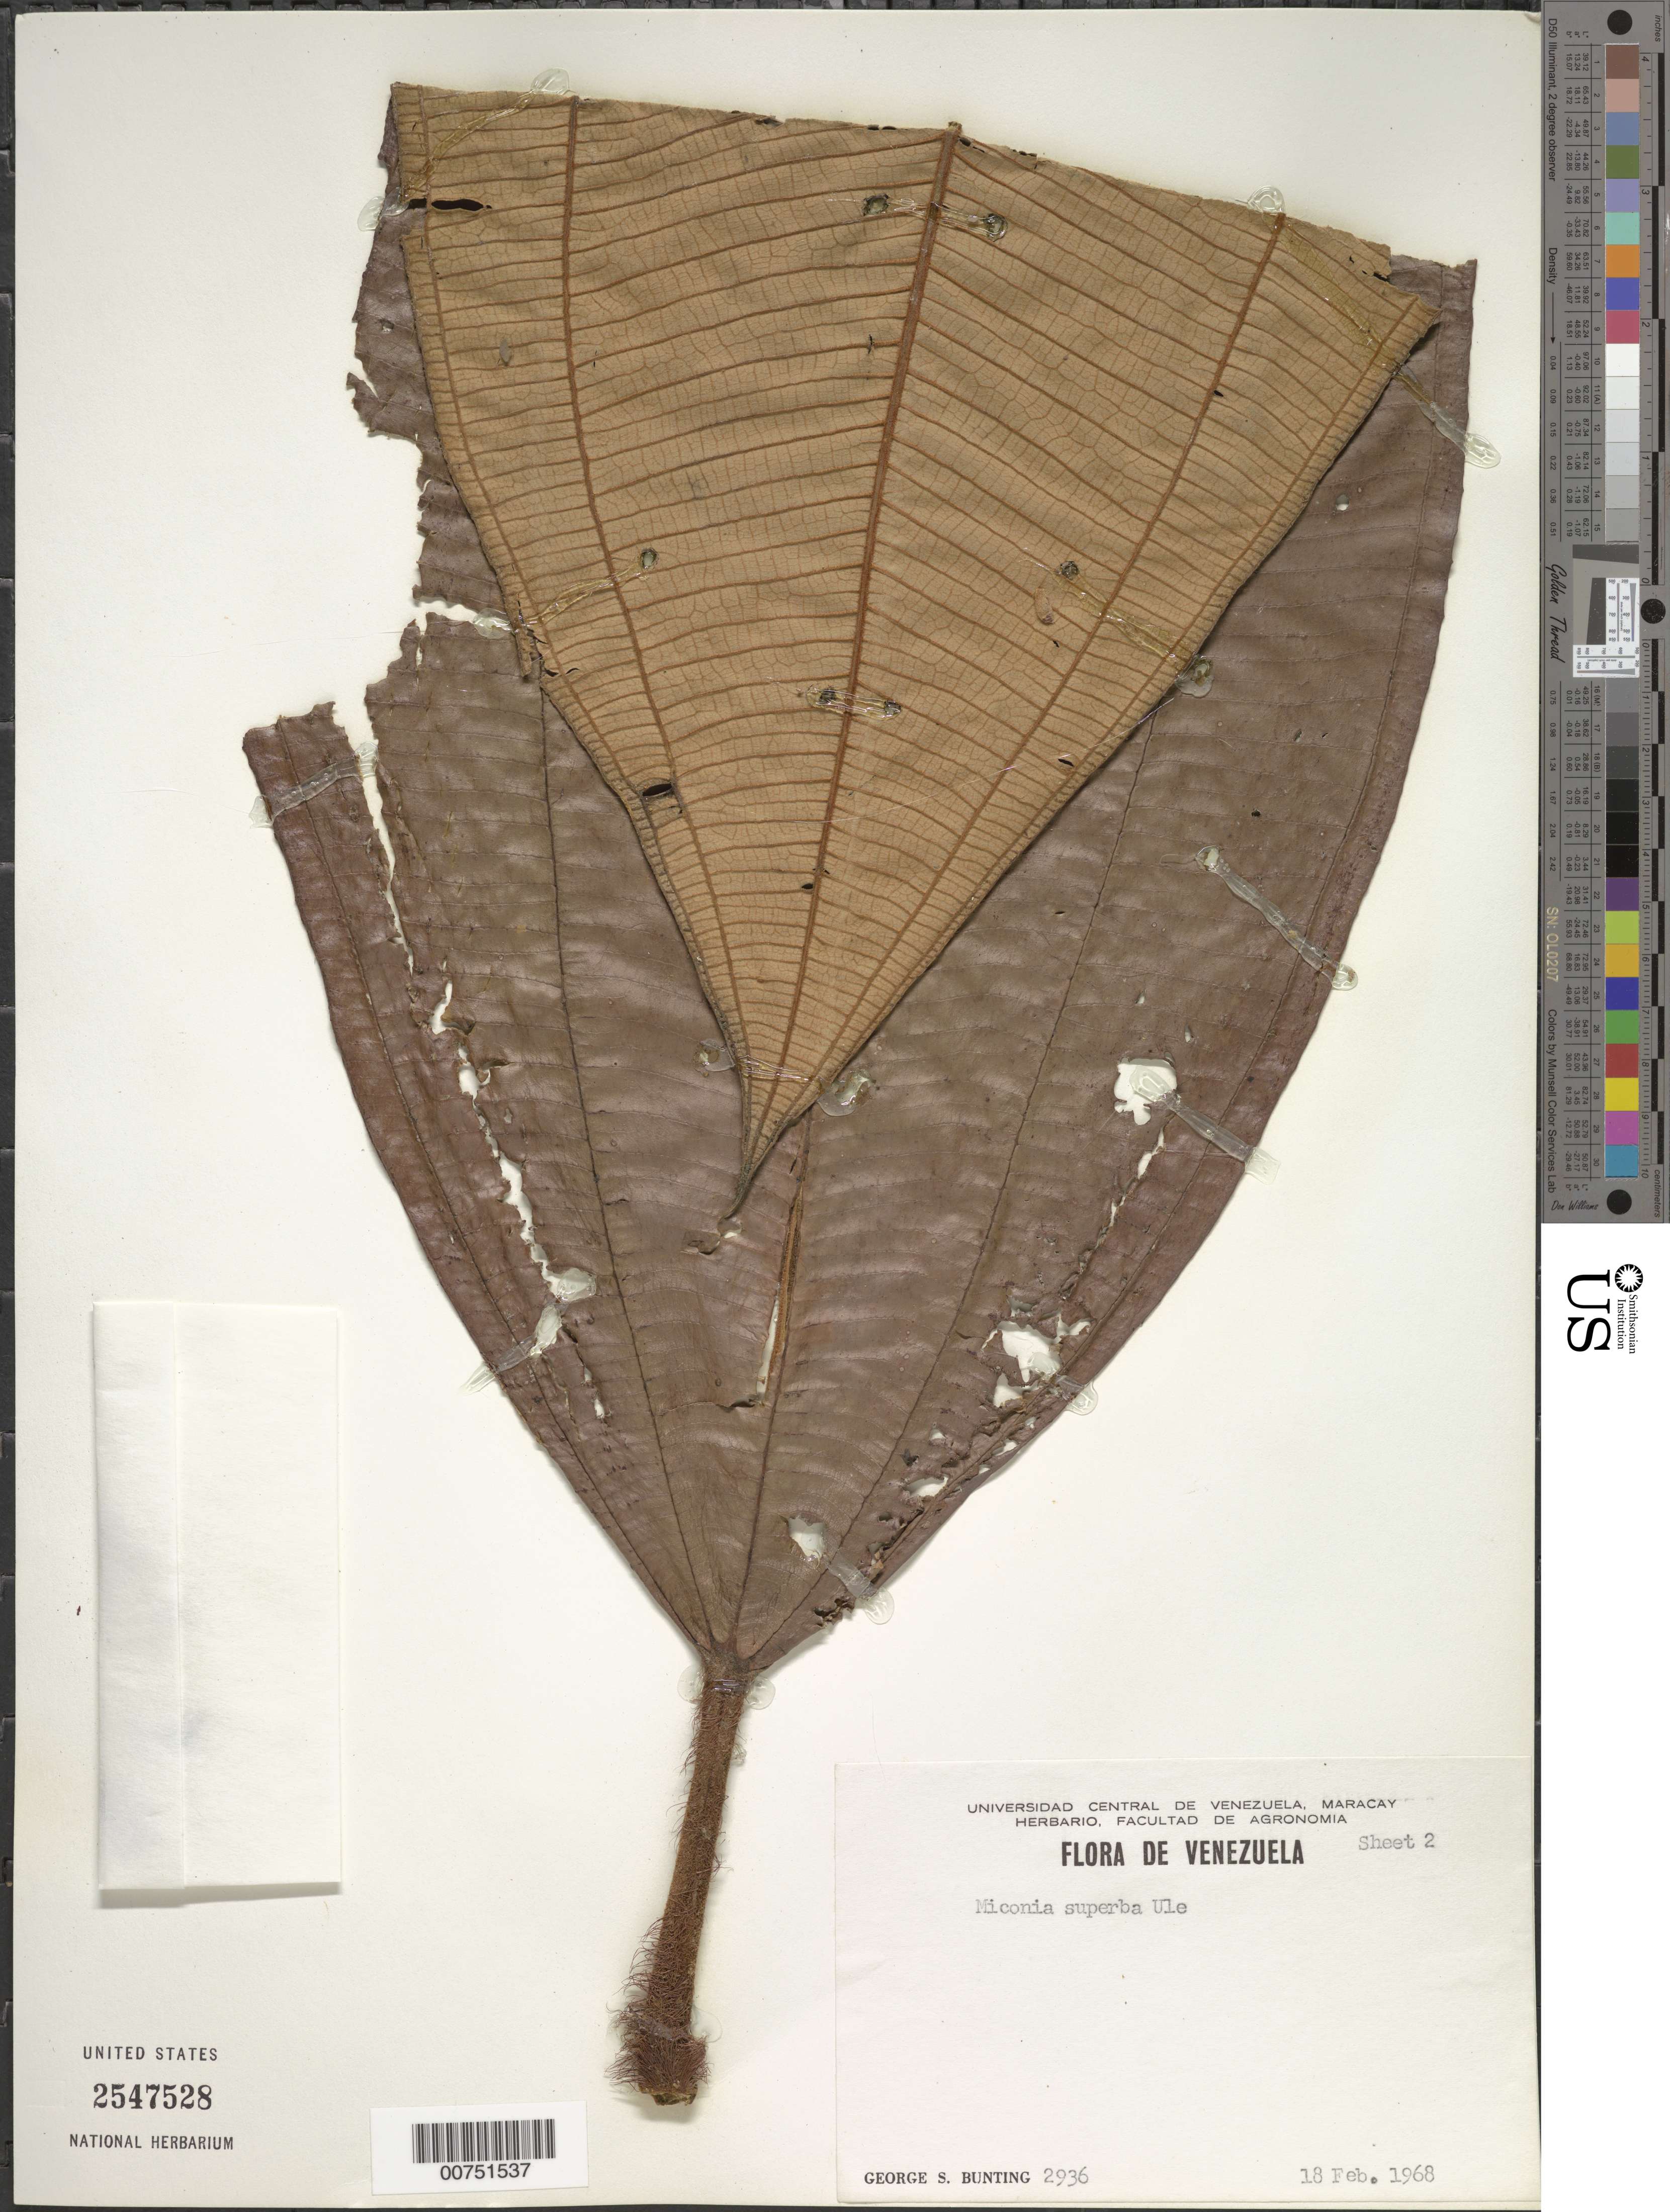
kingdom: Plantae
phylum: Tracheophyta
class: Magnoliopsida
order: Myrtales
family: Melastomataceae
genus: Miconia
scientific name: Miconia superba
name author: Ule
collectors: G. S. Bunting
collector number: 2936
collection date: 1968-02-18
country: Venezuela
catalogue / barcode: US 2547528